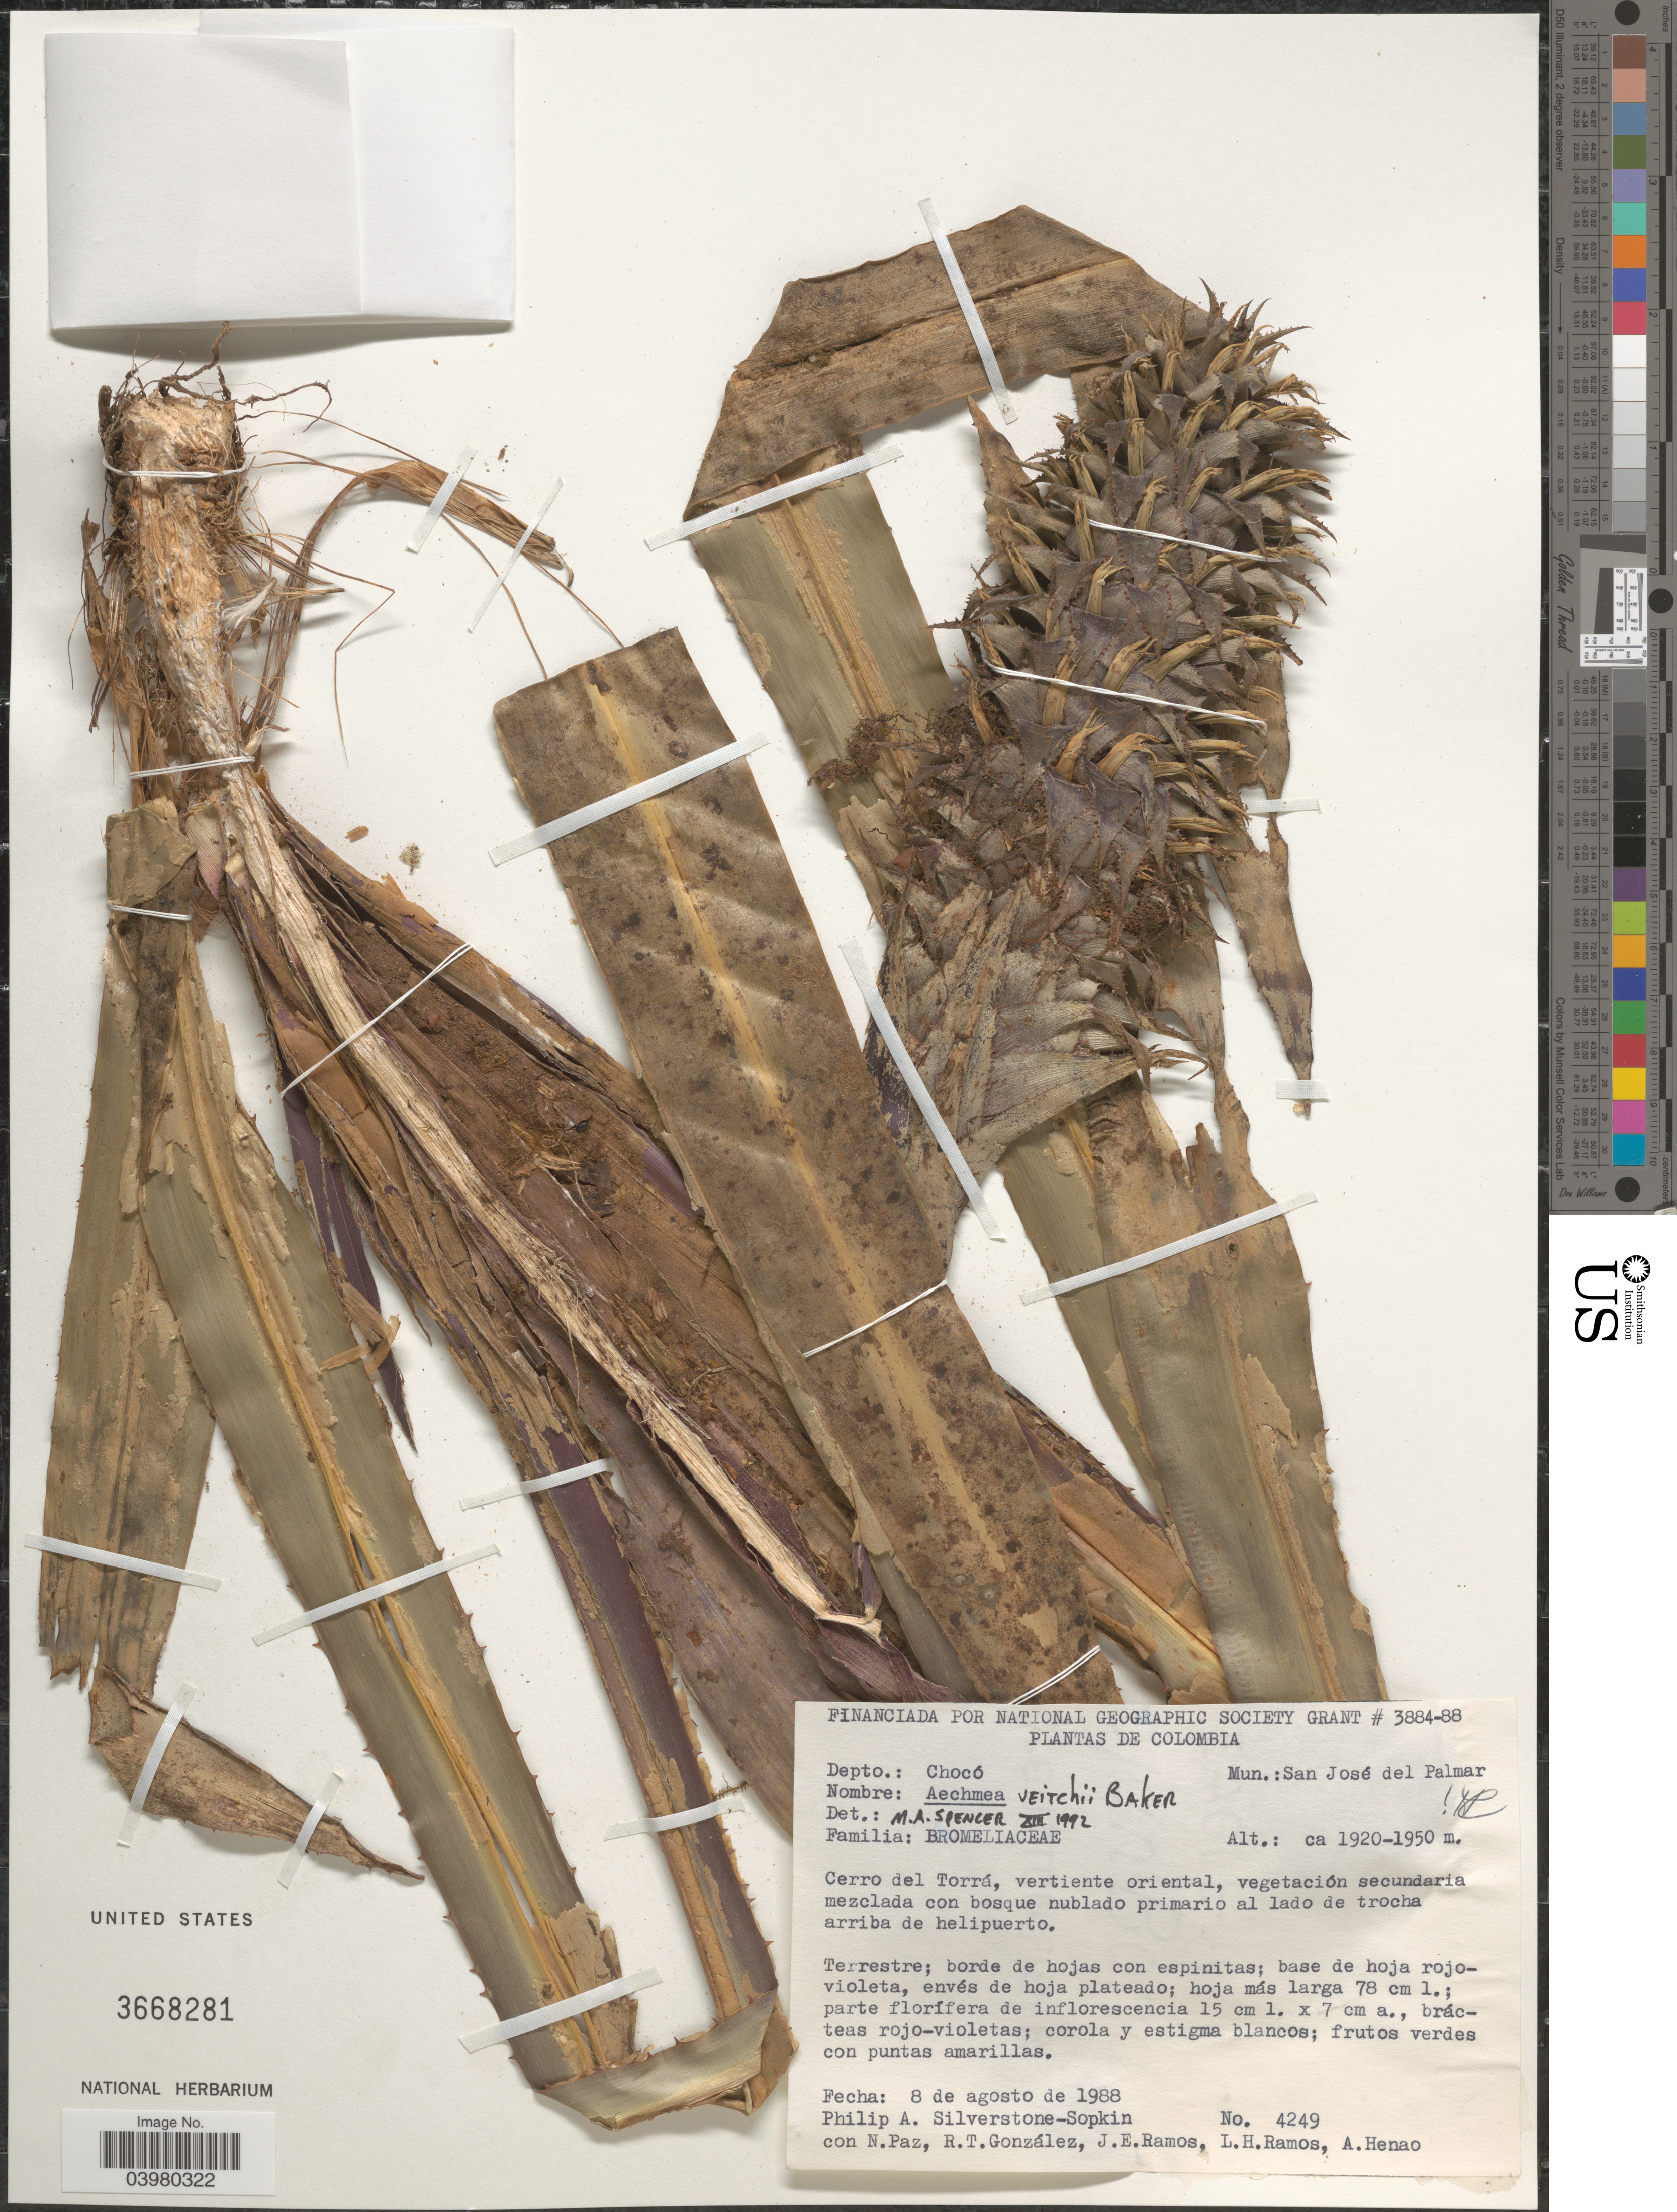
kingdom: Plantae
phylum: Tracheophyta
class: Liliopsida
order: Poales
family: Bromeliaceae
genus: Aechmea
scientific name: Aechmea veitchii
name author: Baker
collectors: P. A. Silverstone-Sopkin, N. Paz, R. Gonzalez, J. E. Ramos & et al.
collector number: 4249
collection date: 1988-08-08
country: Colombia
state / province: Chocó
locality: Depto.: Chocó. Mun.: San José del Palmar. Cerro del Torrá, vertiente oriental.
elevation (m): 1920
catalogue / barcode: US 3668281